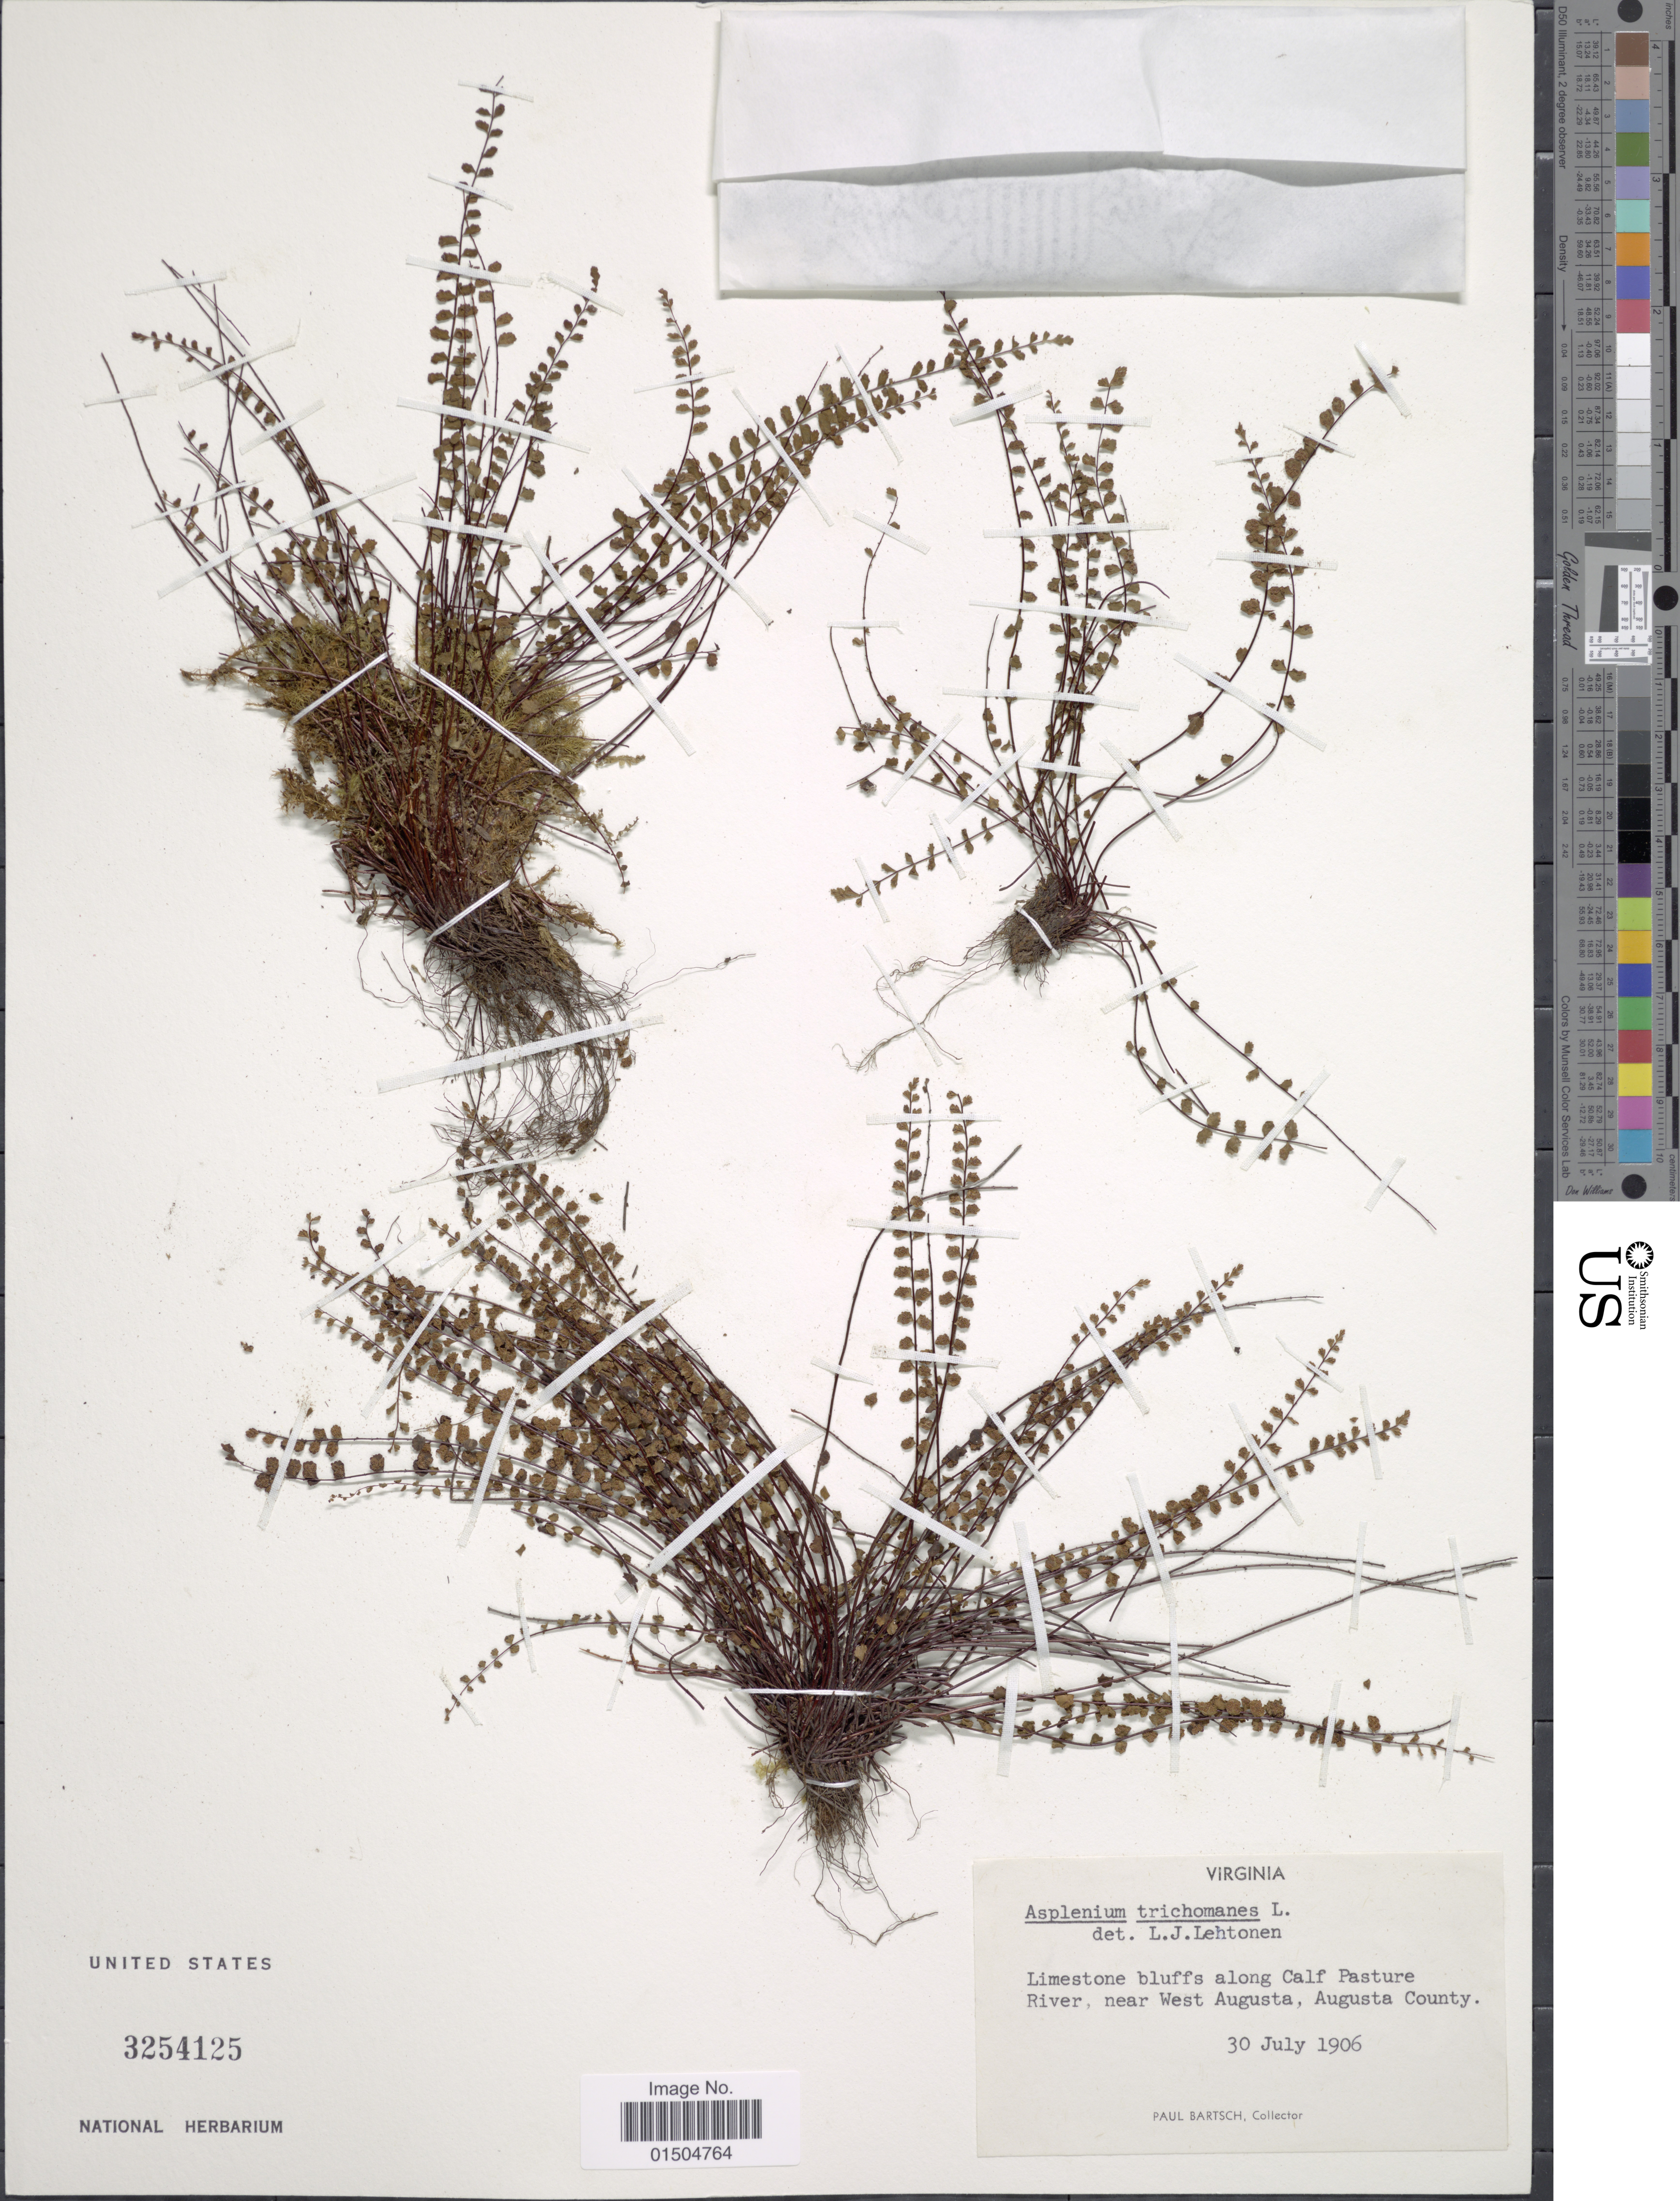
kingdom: Plantae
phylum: Tracheophyta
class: Polypodiopsida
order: Polypodiales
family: Aspleniaceae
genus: Asplenium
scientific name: Asplenium trichomanes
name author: L.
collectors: P. Bartsch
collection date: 1906-07-30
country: United States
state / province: Virginia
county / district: Augusta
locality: Limestone bluffs along Calf Pasture River, near West Augusta, Augusta County.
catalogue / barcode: US 3254125